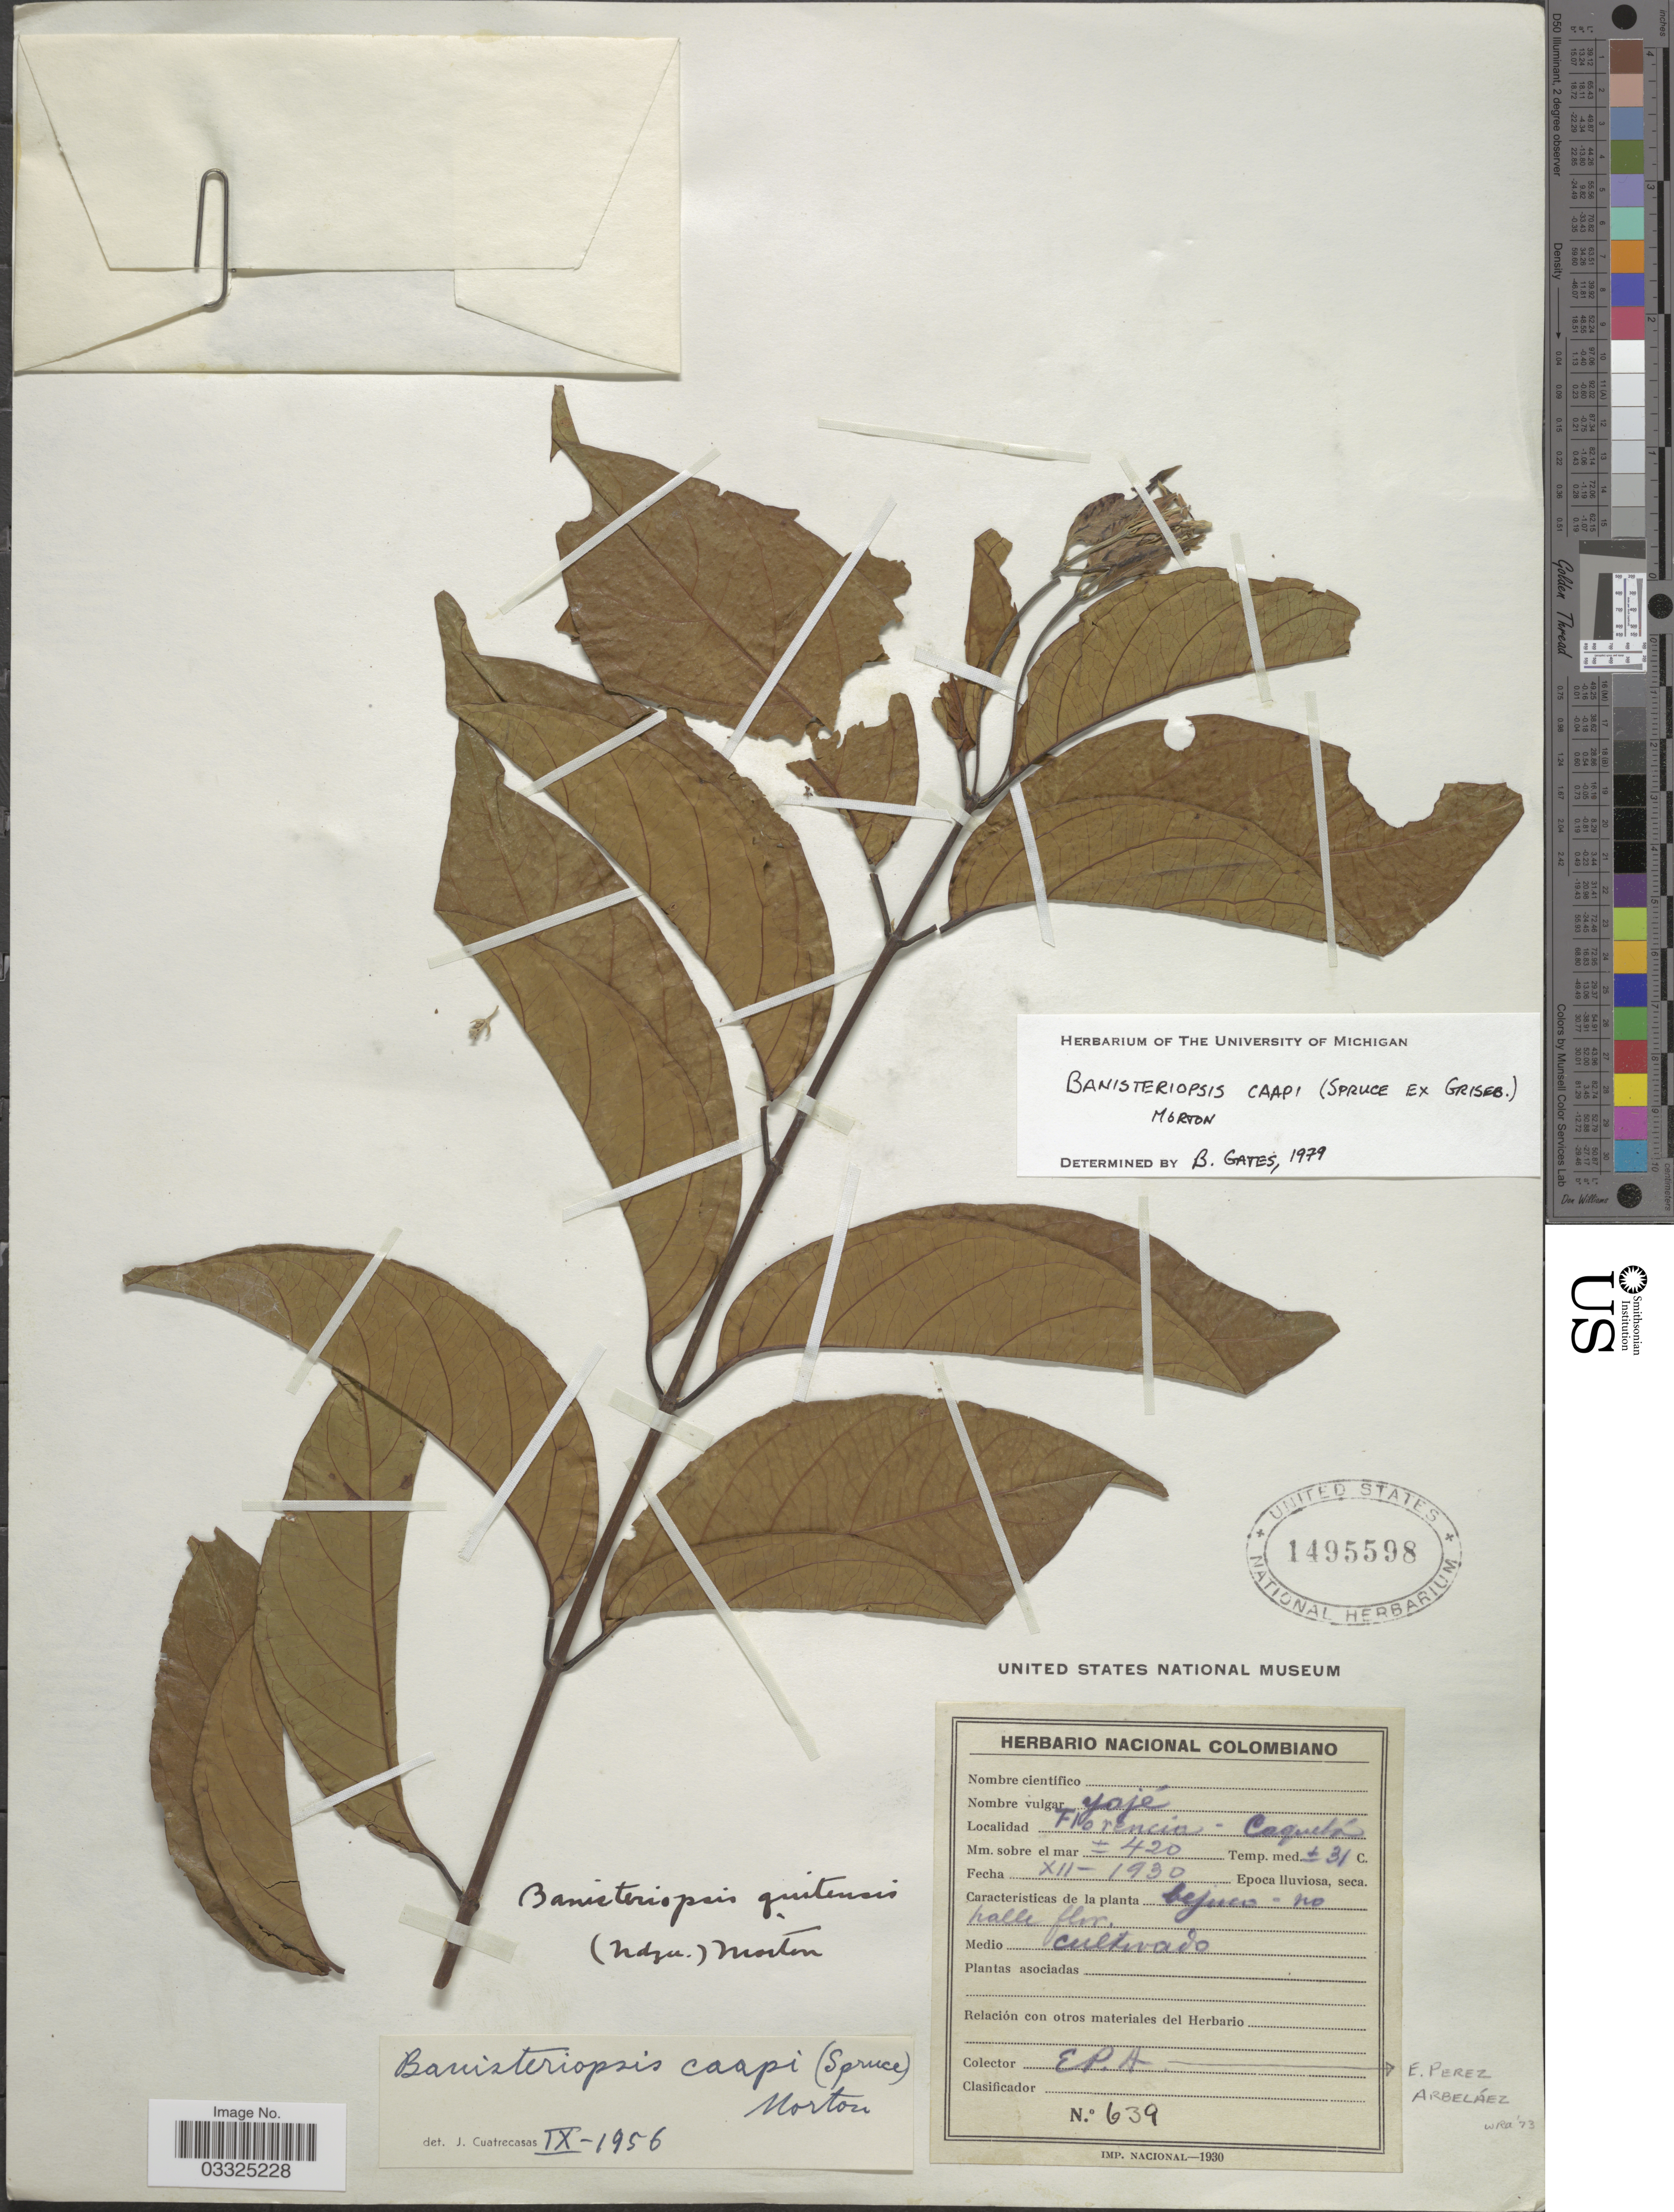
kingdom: Plantae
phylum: Tracheophyta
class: Magnoliopsida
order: Malpighiales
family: Malpighiaceae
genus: Banisteriopsis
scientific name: Banisteriopsis caapi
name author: (Spruce ex Griseb.) C.V. Morton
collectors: E. Pérez Arbeláez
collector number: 639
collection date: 1930-12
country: Colombia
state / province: Caquetá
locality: Florencia.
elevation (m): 420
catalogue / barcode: US 1495598